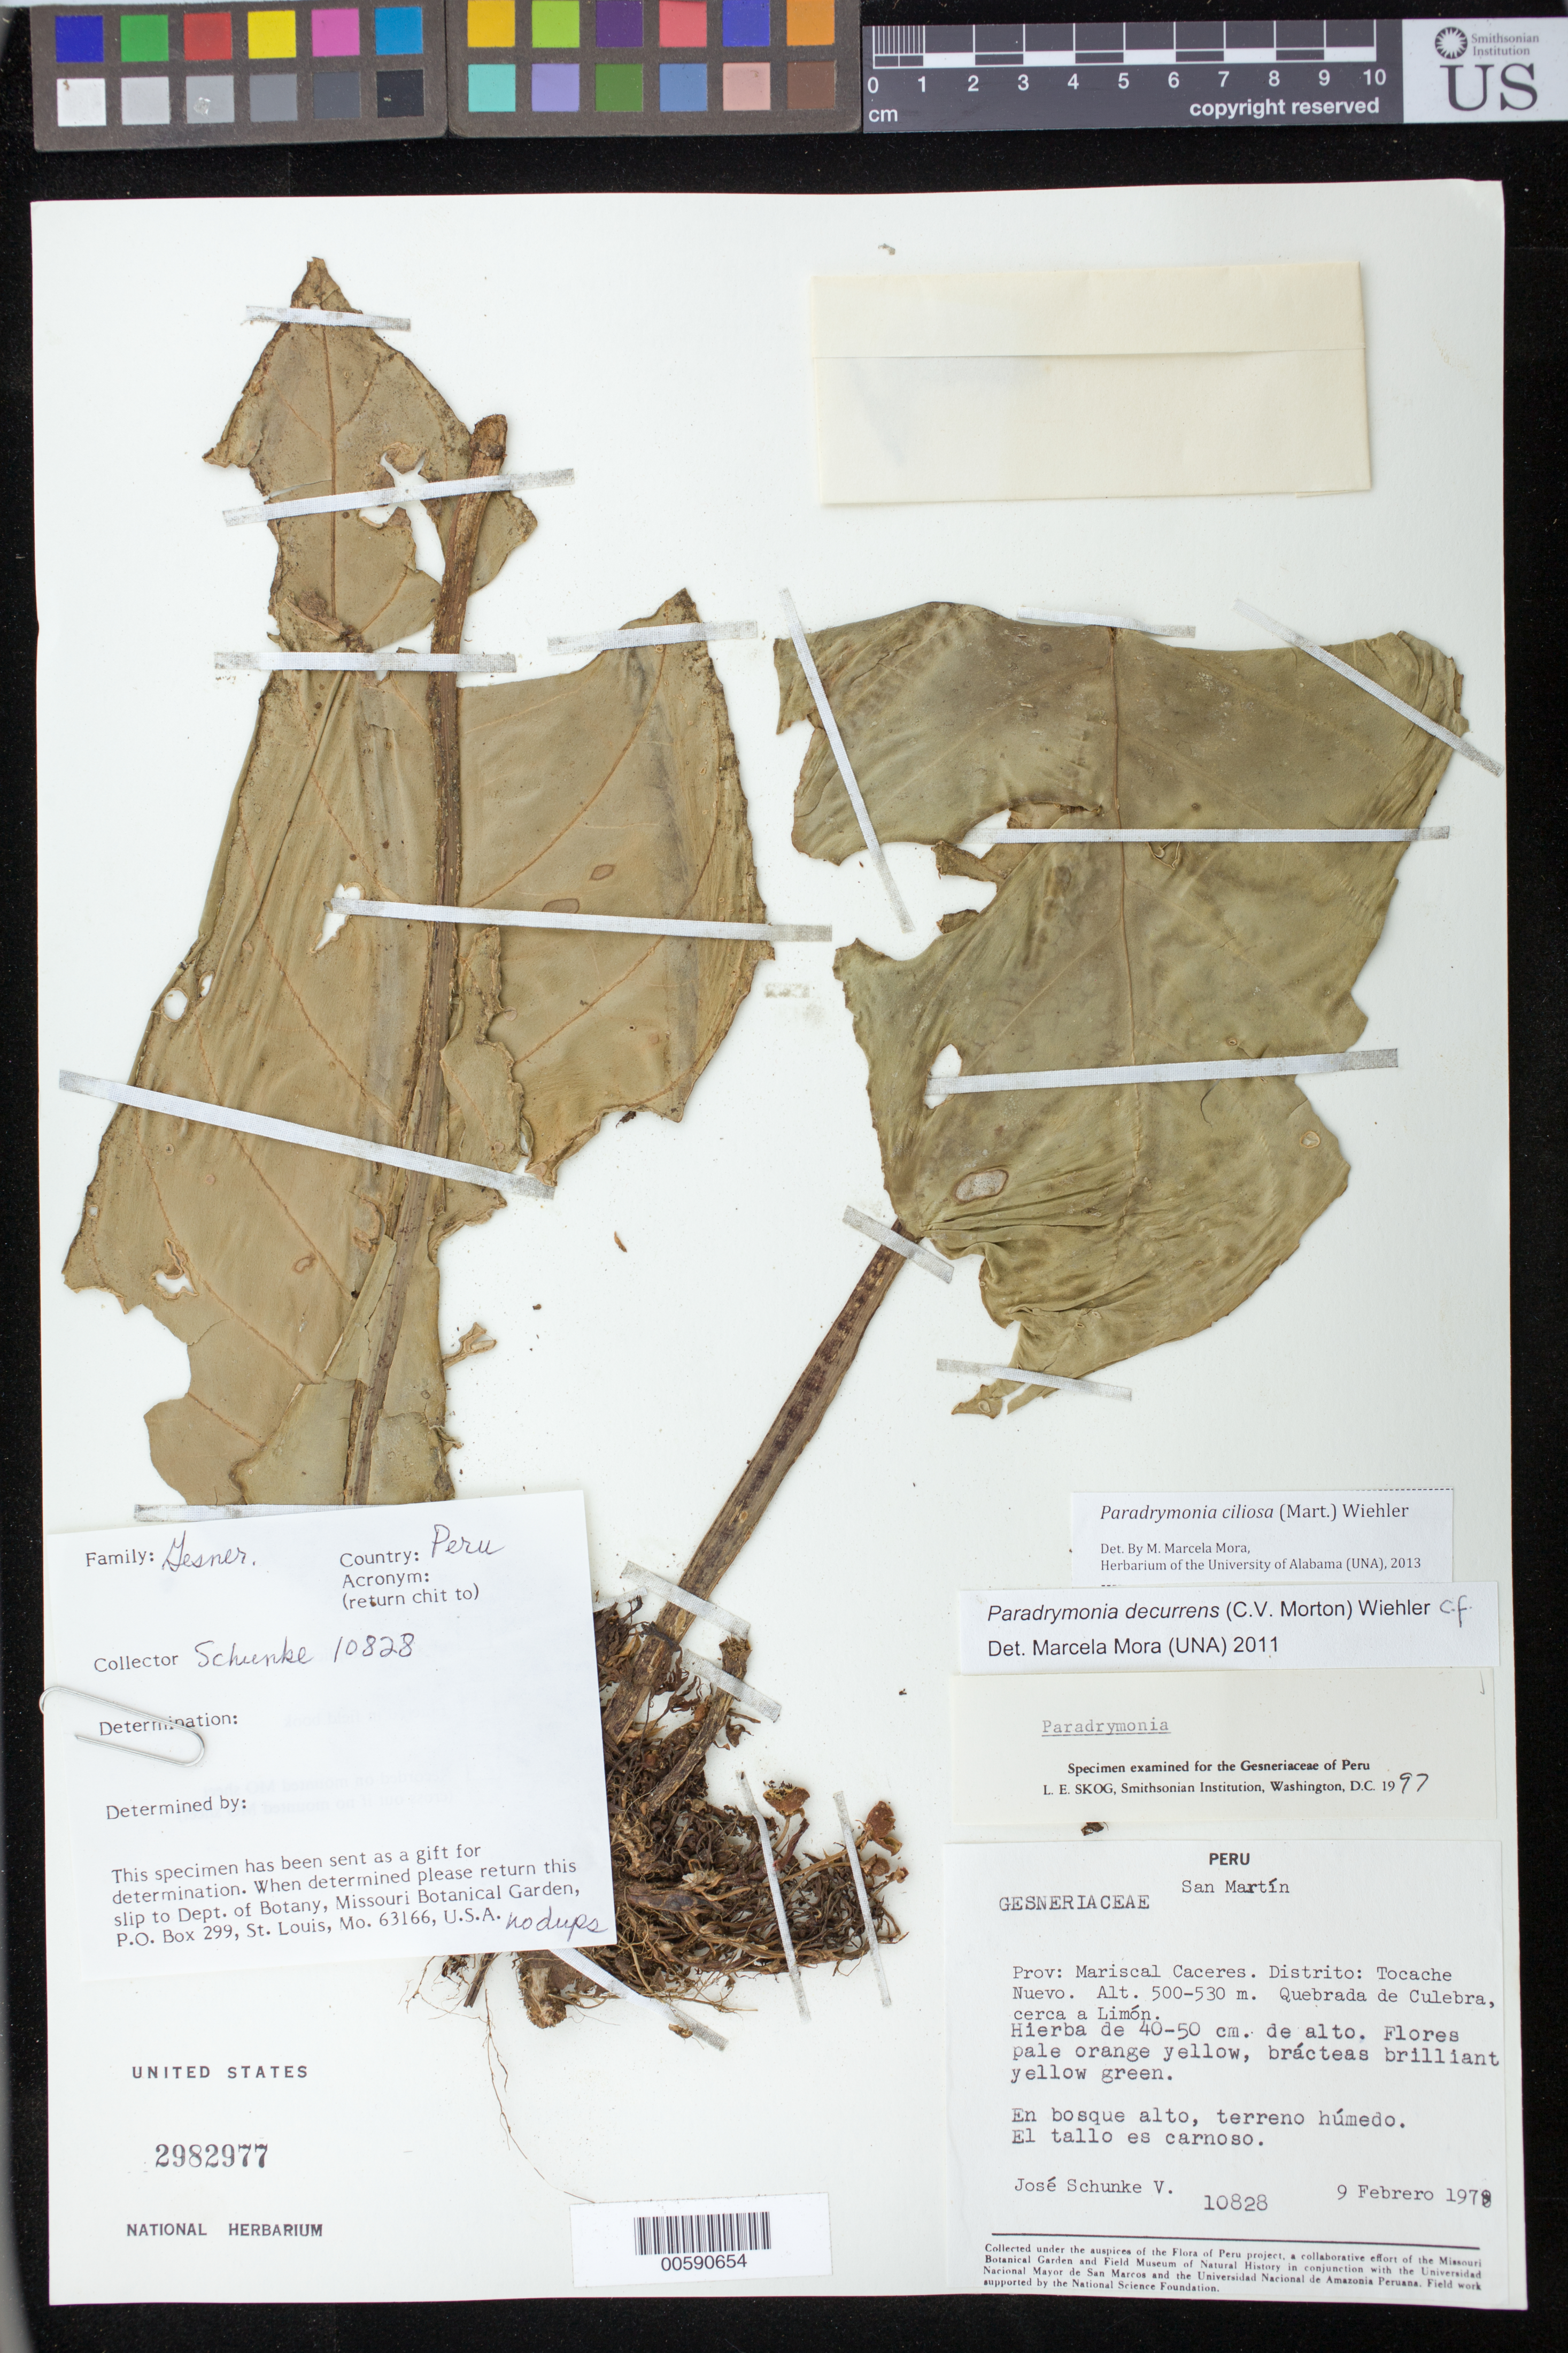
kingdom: Plantae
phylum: Tracheophyta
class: Magnoliopsida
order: Lamiales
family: Gesneriaceae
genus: Paradrymonia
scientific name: Paradrymonia ciliosa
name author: (Mart.) Wiehler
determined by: Mora, M. Marcela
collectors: J. Schunke Vigo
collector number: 10828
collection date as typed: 09 Feb 1979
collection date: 1979-02-09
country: Peru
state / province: San Martín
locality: Prov. Mariscal Cáceres, Dtto. Tocache Nuevo; Quebrada de Culebra, cerca a Limón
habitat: En bosque alto, terreno húmedo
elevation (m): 500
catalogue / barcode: US 2982977